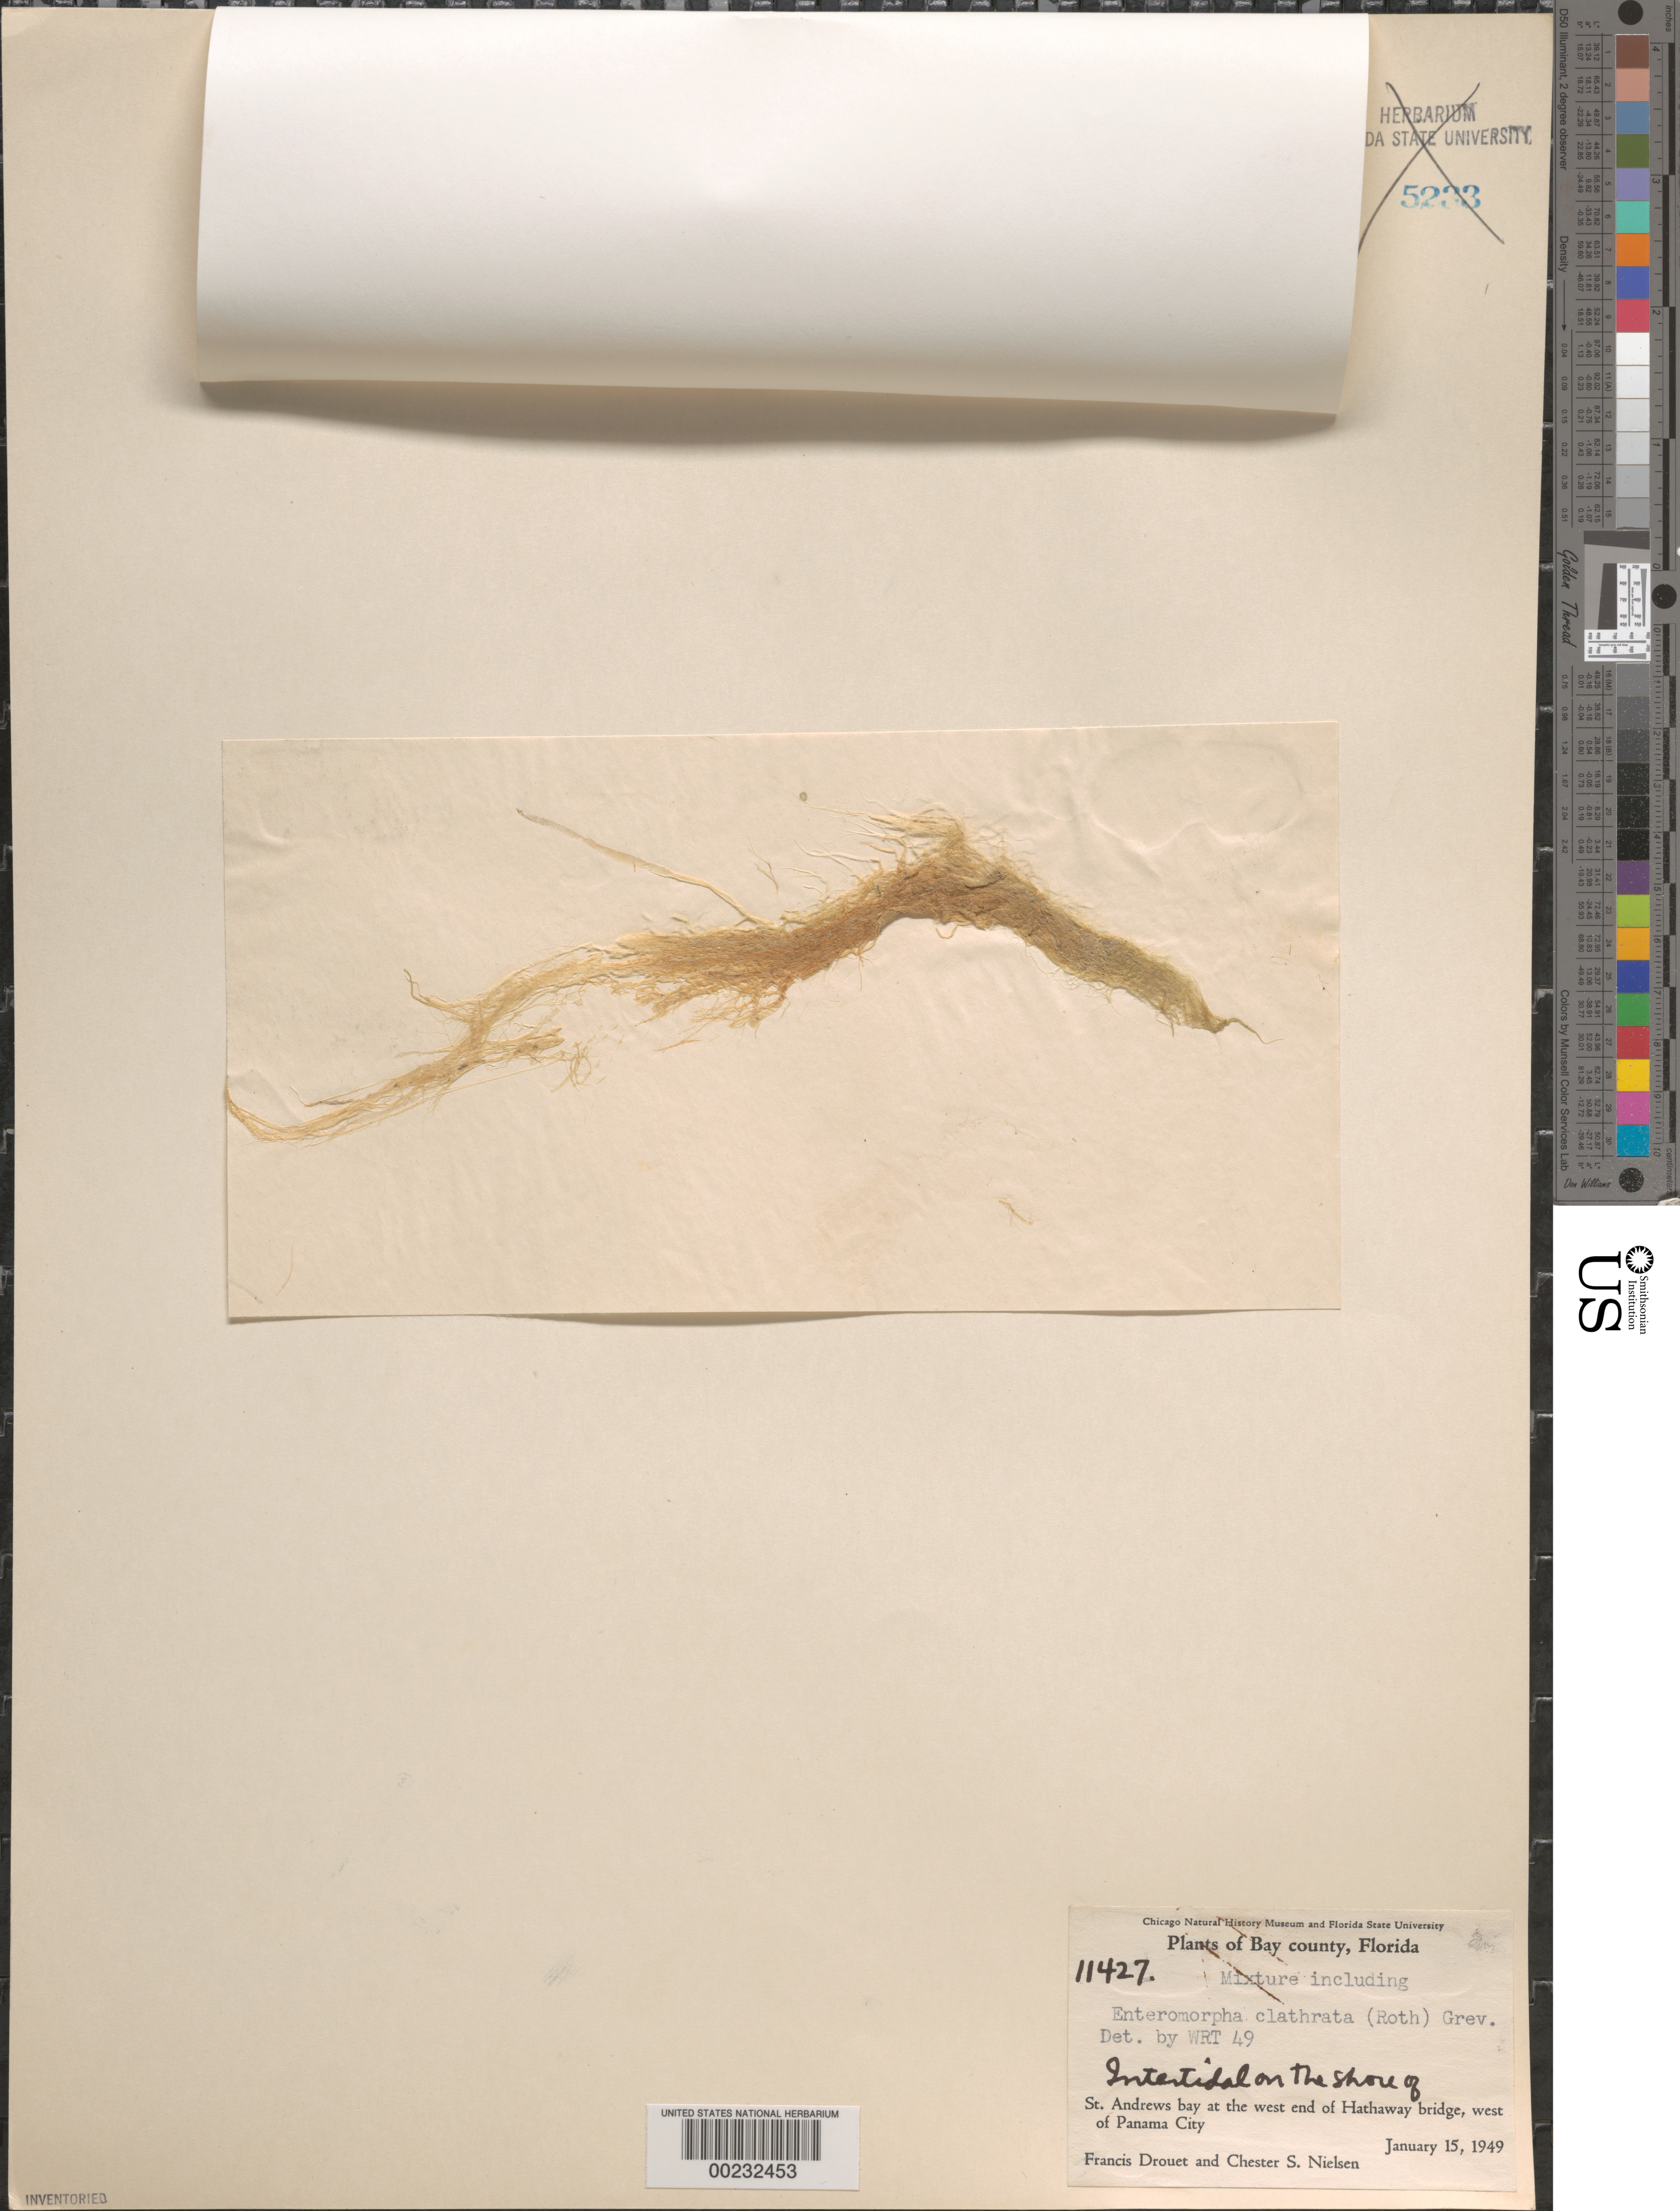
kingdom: Plantae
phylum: Chlorophyta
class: Ulvophyceae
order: Ulvales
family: Ulvaceae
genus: Ulva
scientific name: Ulva clathrata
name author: (Roth) C. Agardh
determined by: Algae name updating Project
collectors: F. E. Drouet & C. S. Nielsen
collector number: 11427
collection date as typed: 15 Jan 1949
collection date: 1949-01-15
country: United States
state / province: Florida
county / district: Bay County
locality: St. Andrew Bay, west end Hathaway Bridge, west of Panama City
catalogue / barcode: US 18996